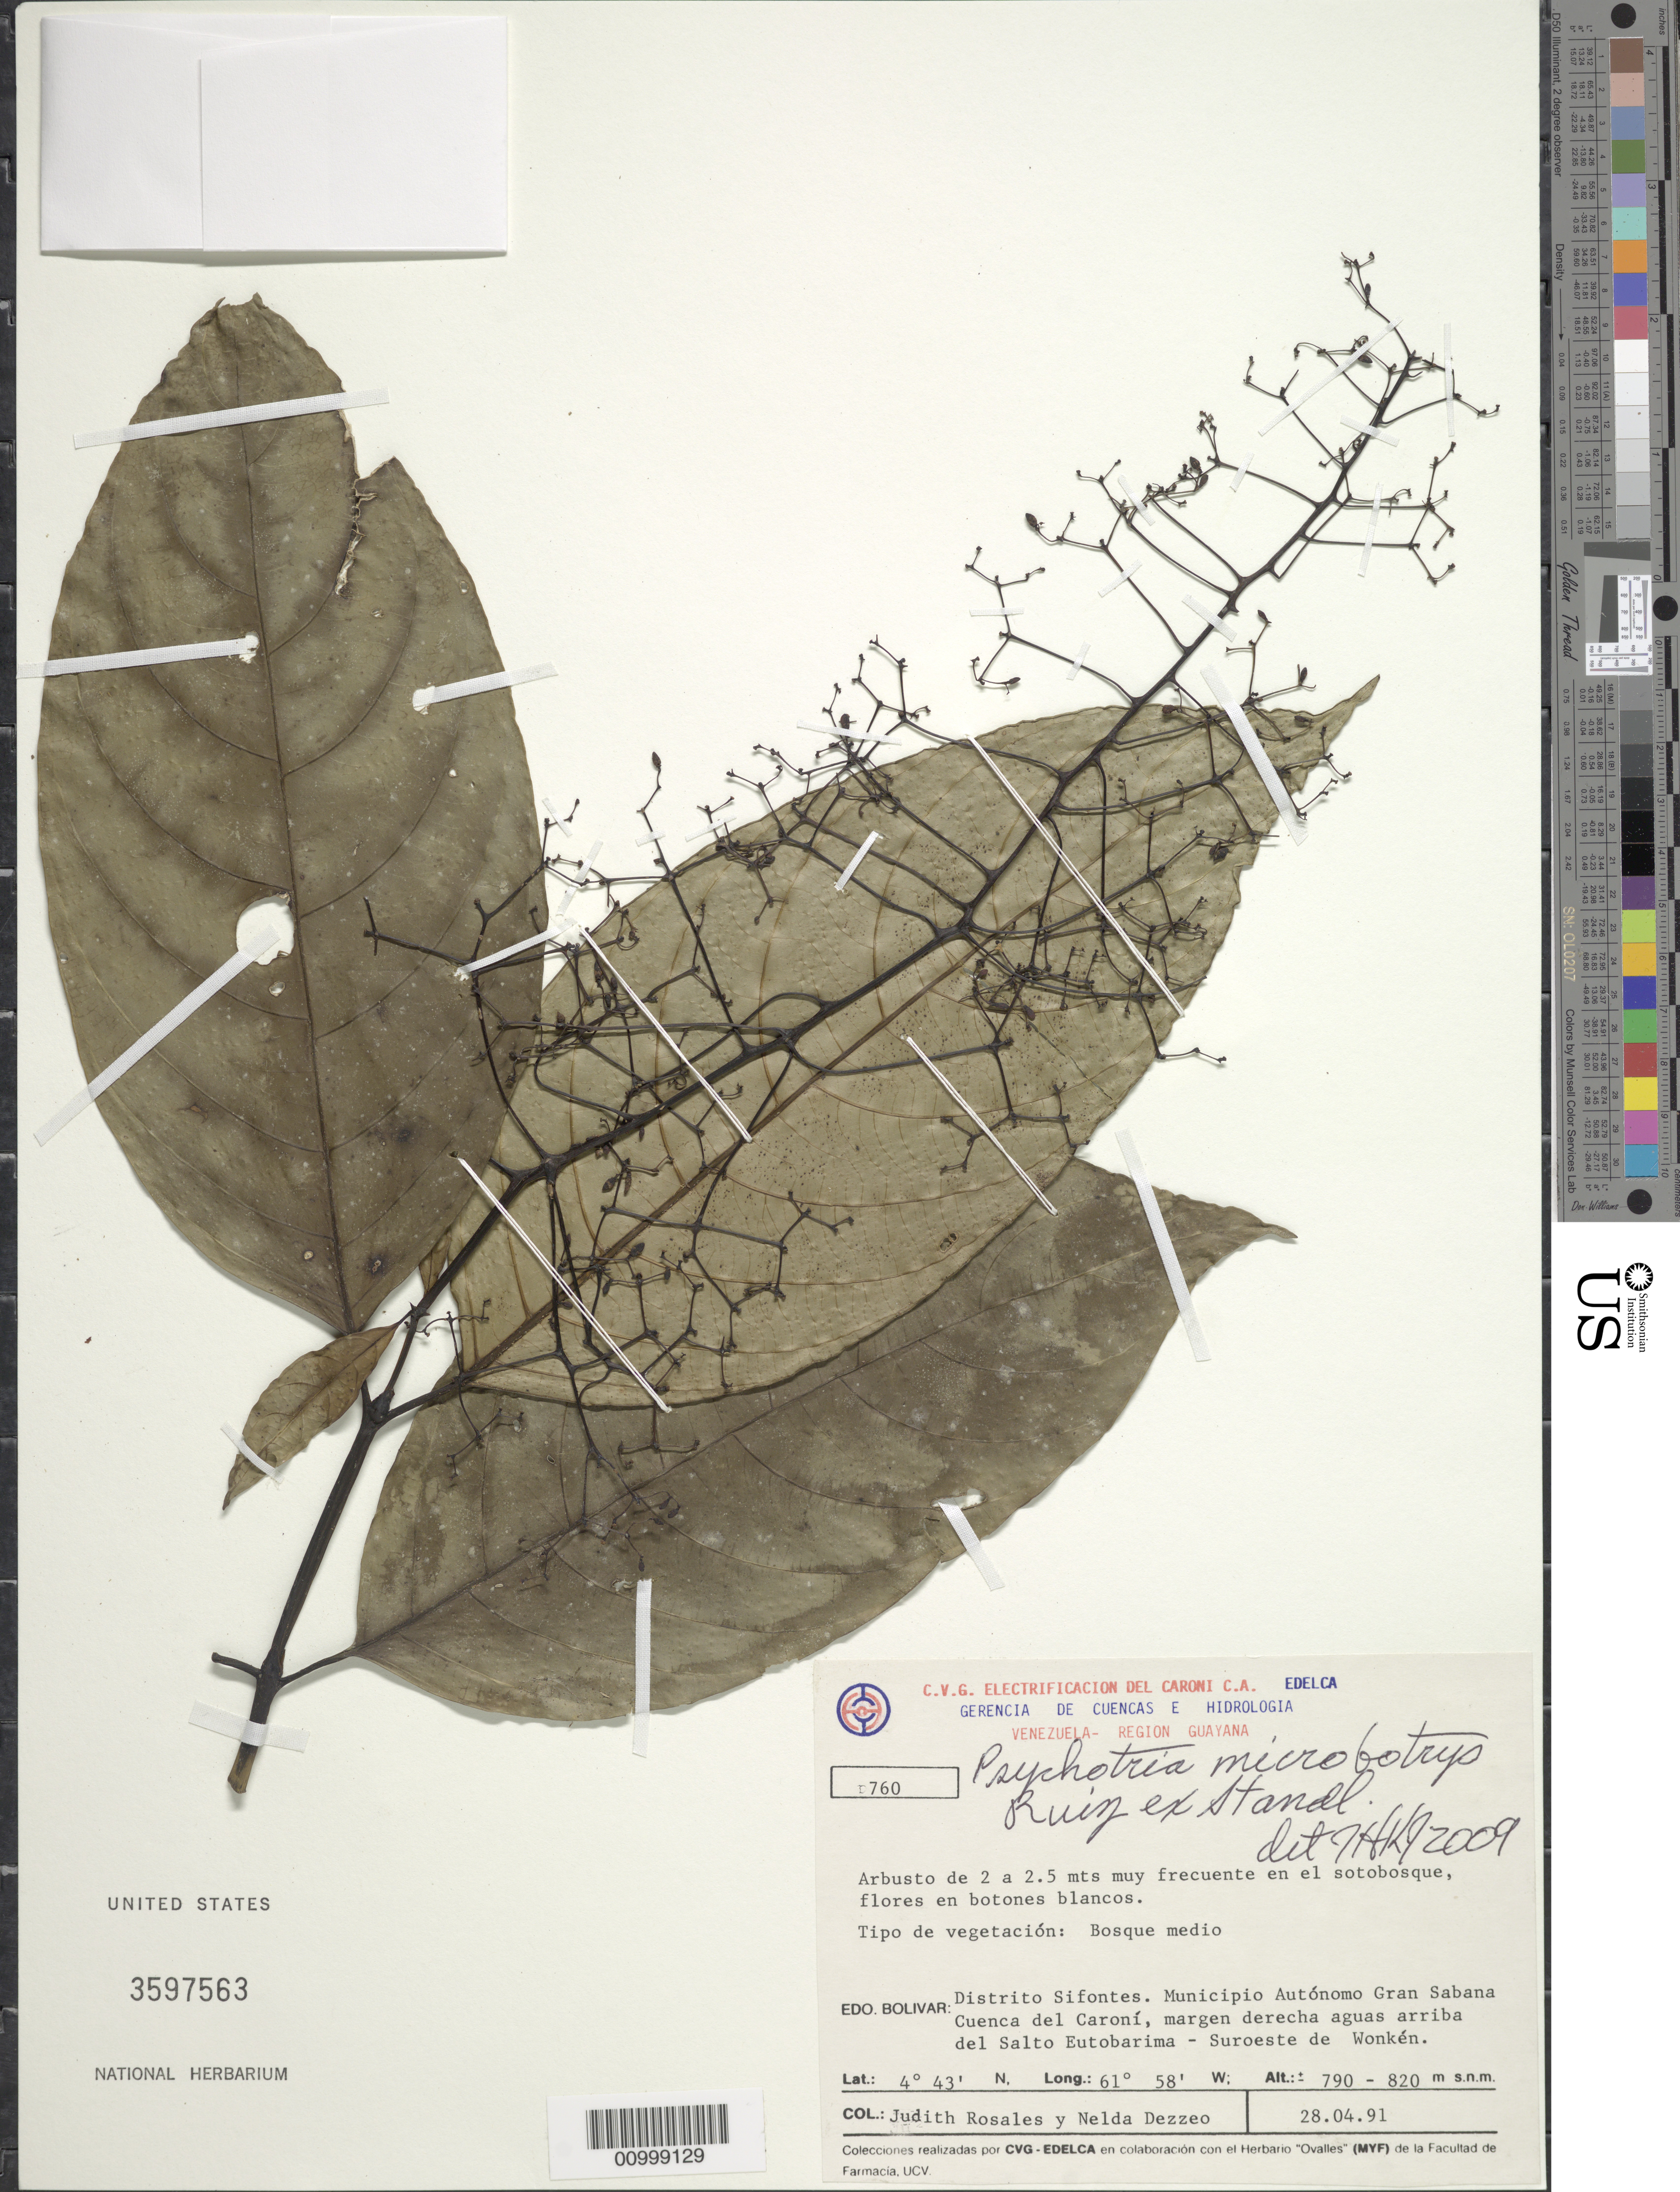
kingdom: Plantae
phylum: Tracheophyta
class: Magnoliopsida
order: Gentianales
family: Rubiaceae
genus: Psychotria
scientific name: Psychotria microbotrys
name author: Ruiz ex Standl.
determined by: Kirkbride, J. H.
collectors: J. Rosales & N. Dezzeo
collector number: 760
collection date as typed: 28-Apr-91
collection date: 1991-04-28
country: Venezuela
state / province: Bolívar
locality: Municipio Autonomo Gran Sabana Cuenca del Caroni, margen derecha aguas arriba del Salto Eutobarima - Suroestes de Wonken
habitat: Bosque medio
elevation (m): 790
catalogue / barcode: US 3596563